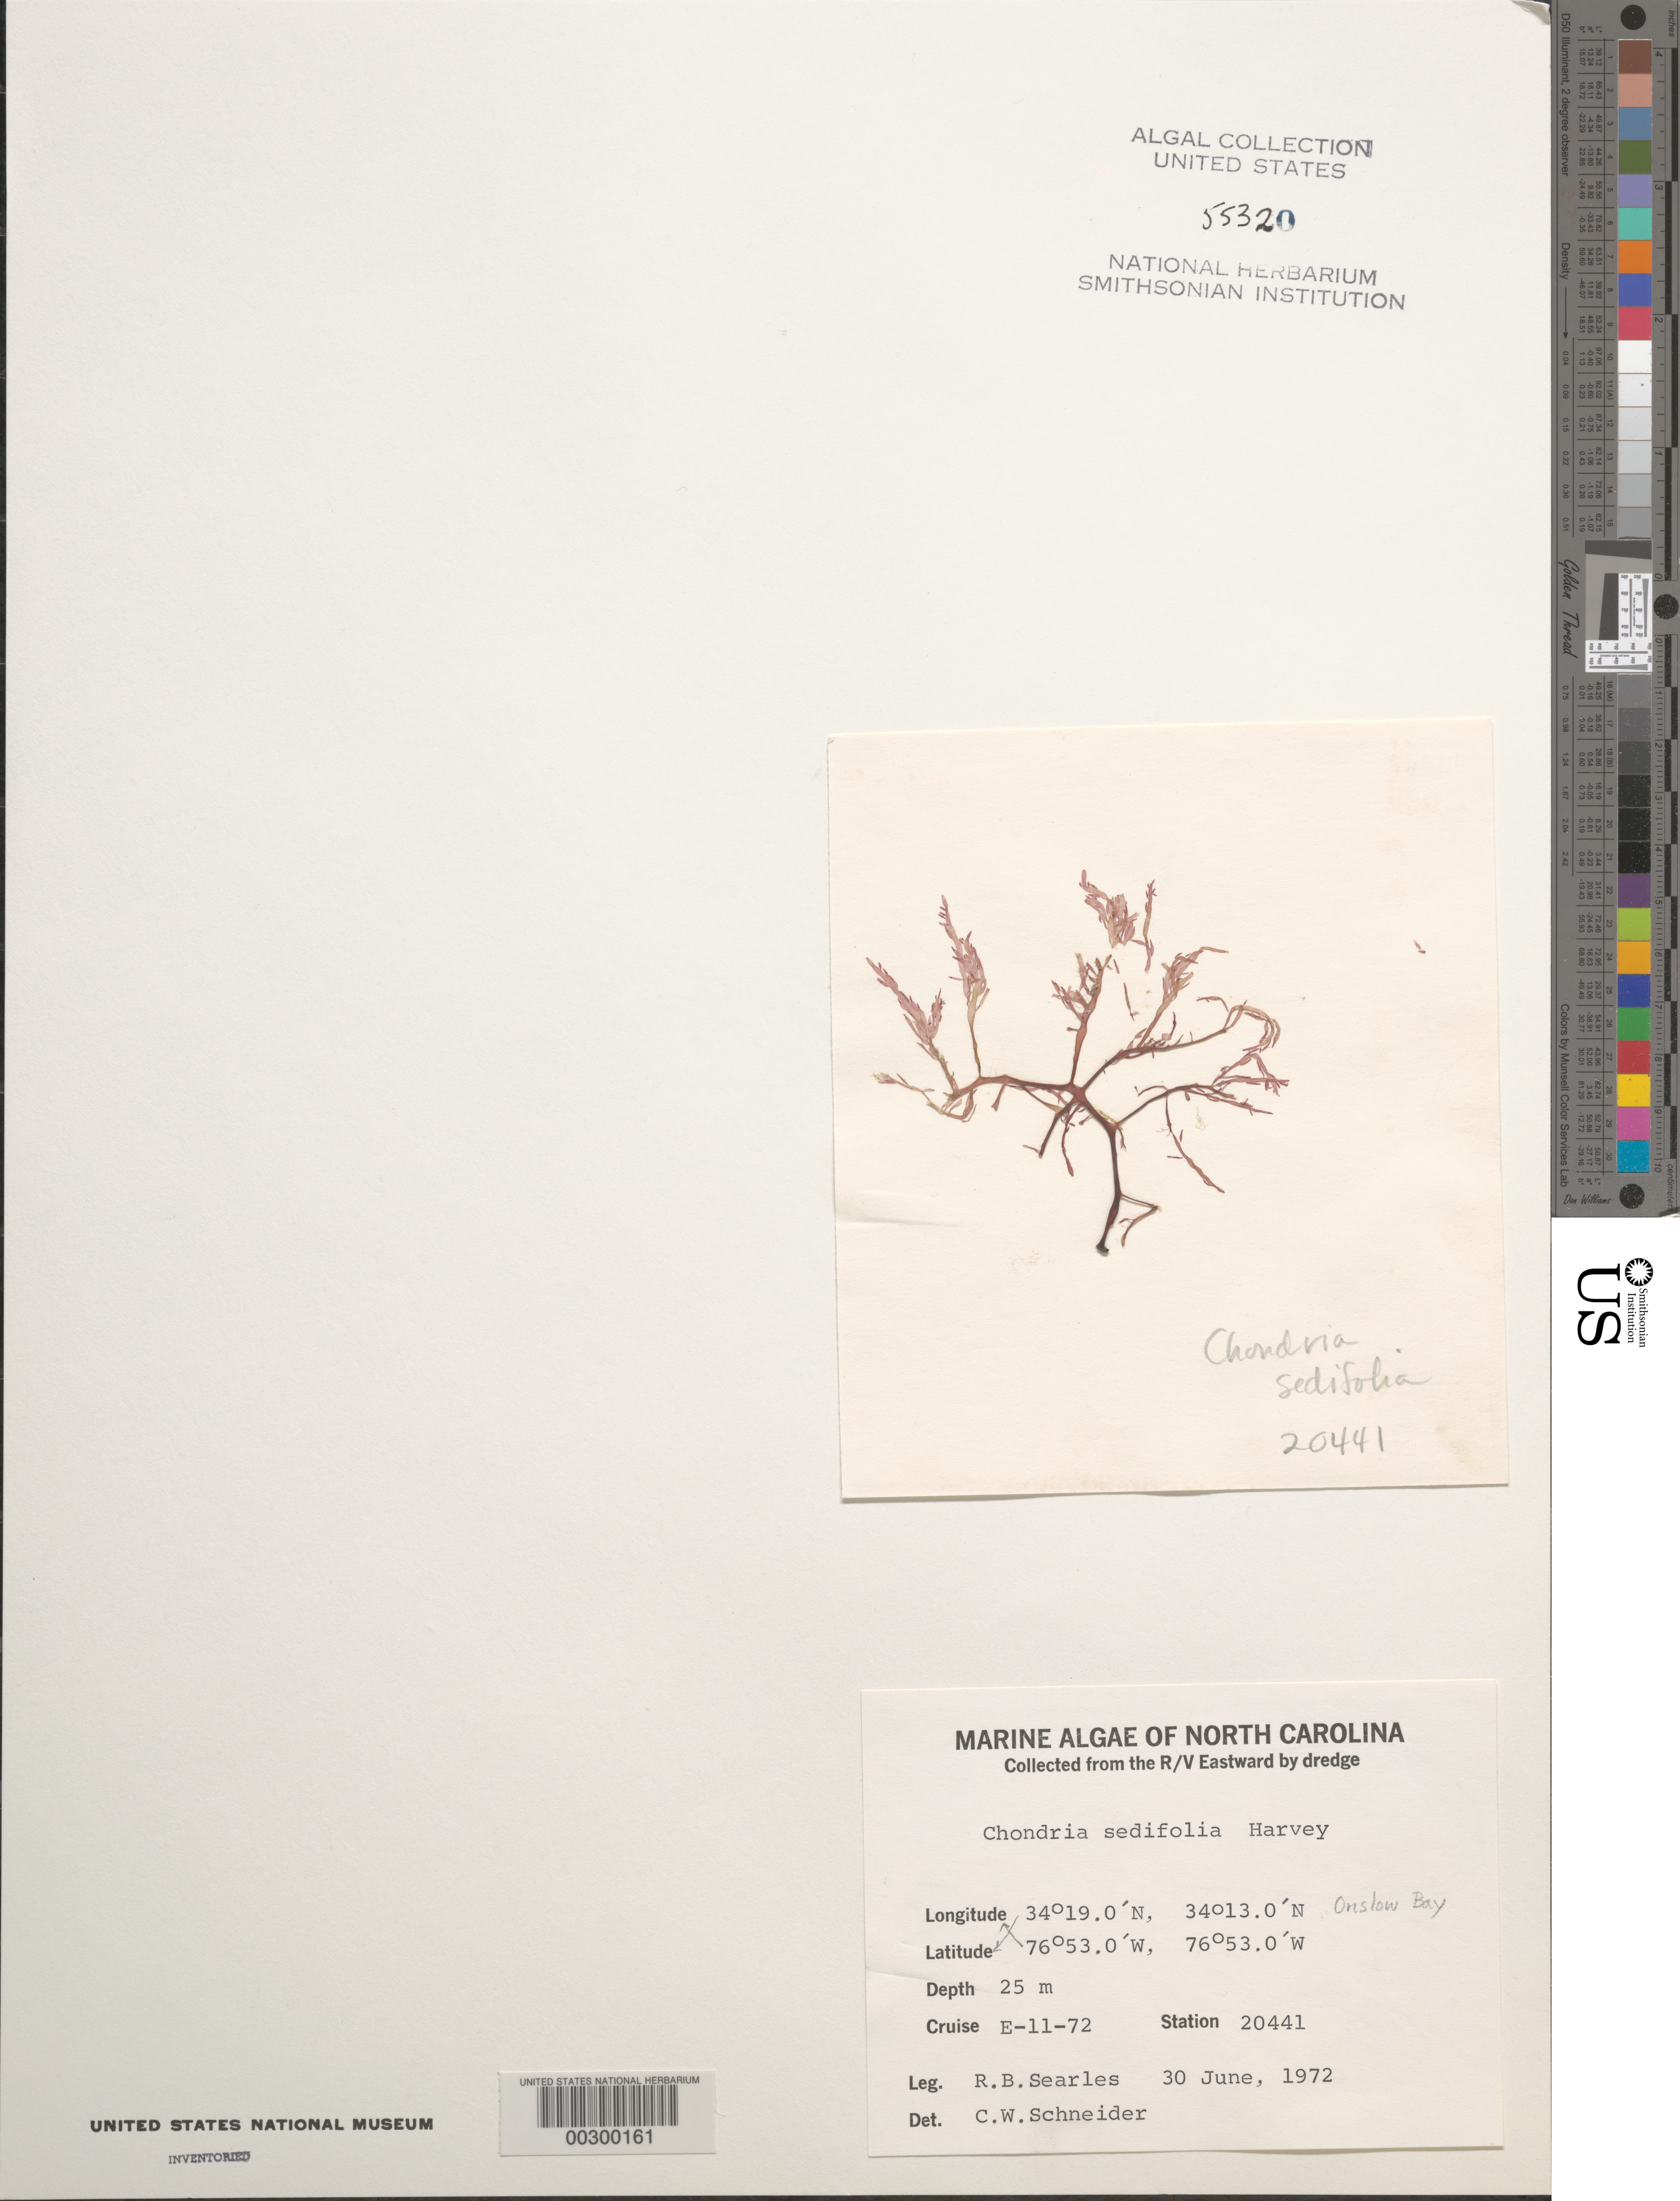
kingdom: Plantae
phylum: Rhodophyta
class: Florideophyceae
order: Ceramiales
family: Rhodomelaceae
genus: Chondria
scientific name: Chondria sedifolia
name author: Harv.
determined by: Schneider, C. W.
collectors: R. Searles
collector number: Station 20441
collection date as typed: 30 Jun 1972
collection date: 1972-06-30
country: United States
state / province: North Carolina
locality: Onslow Bay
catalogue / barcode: US 55320